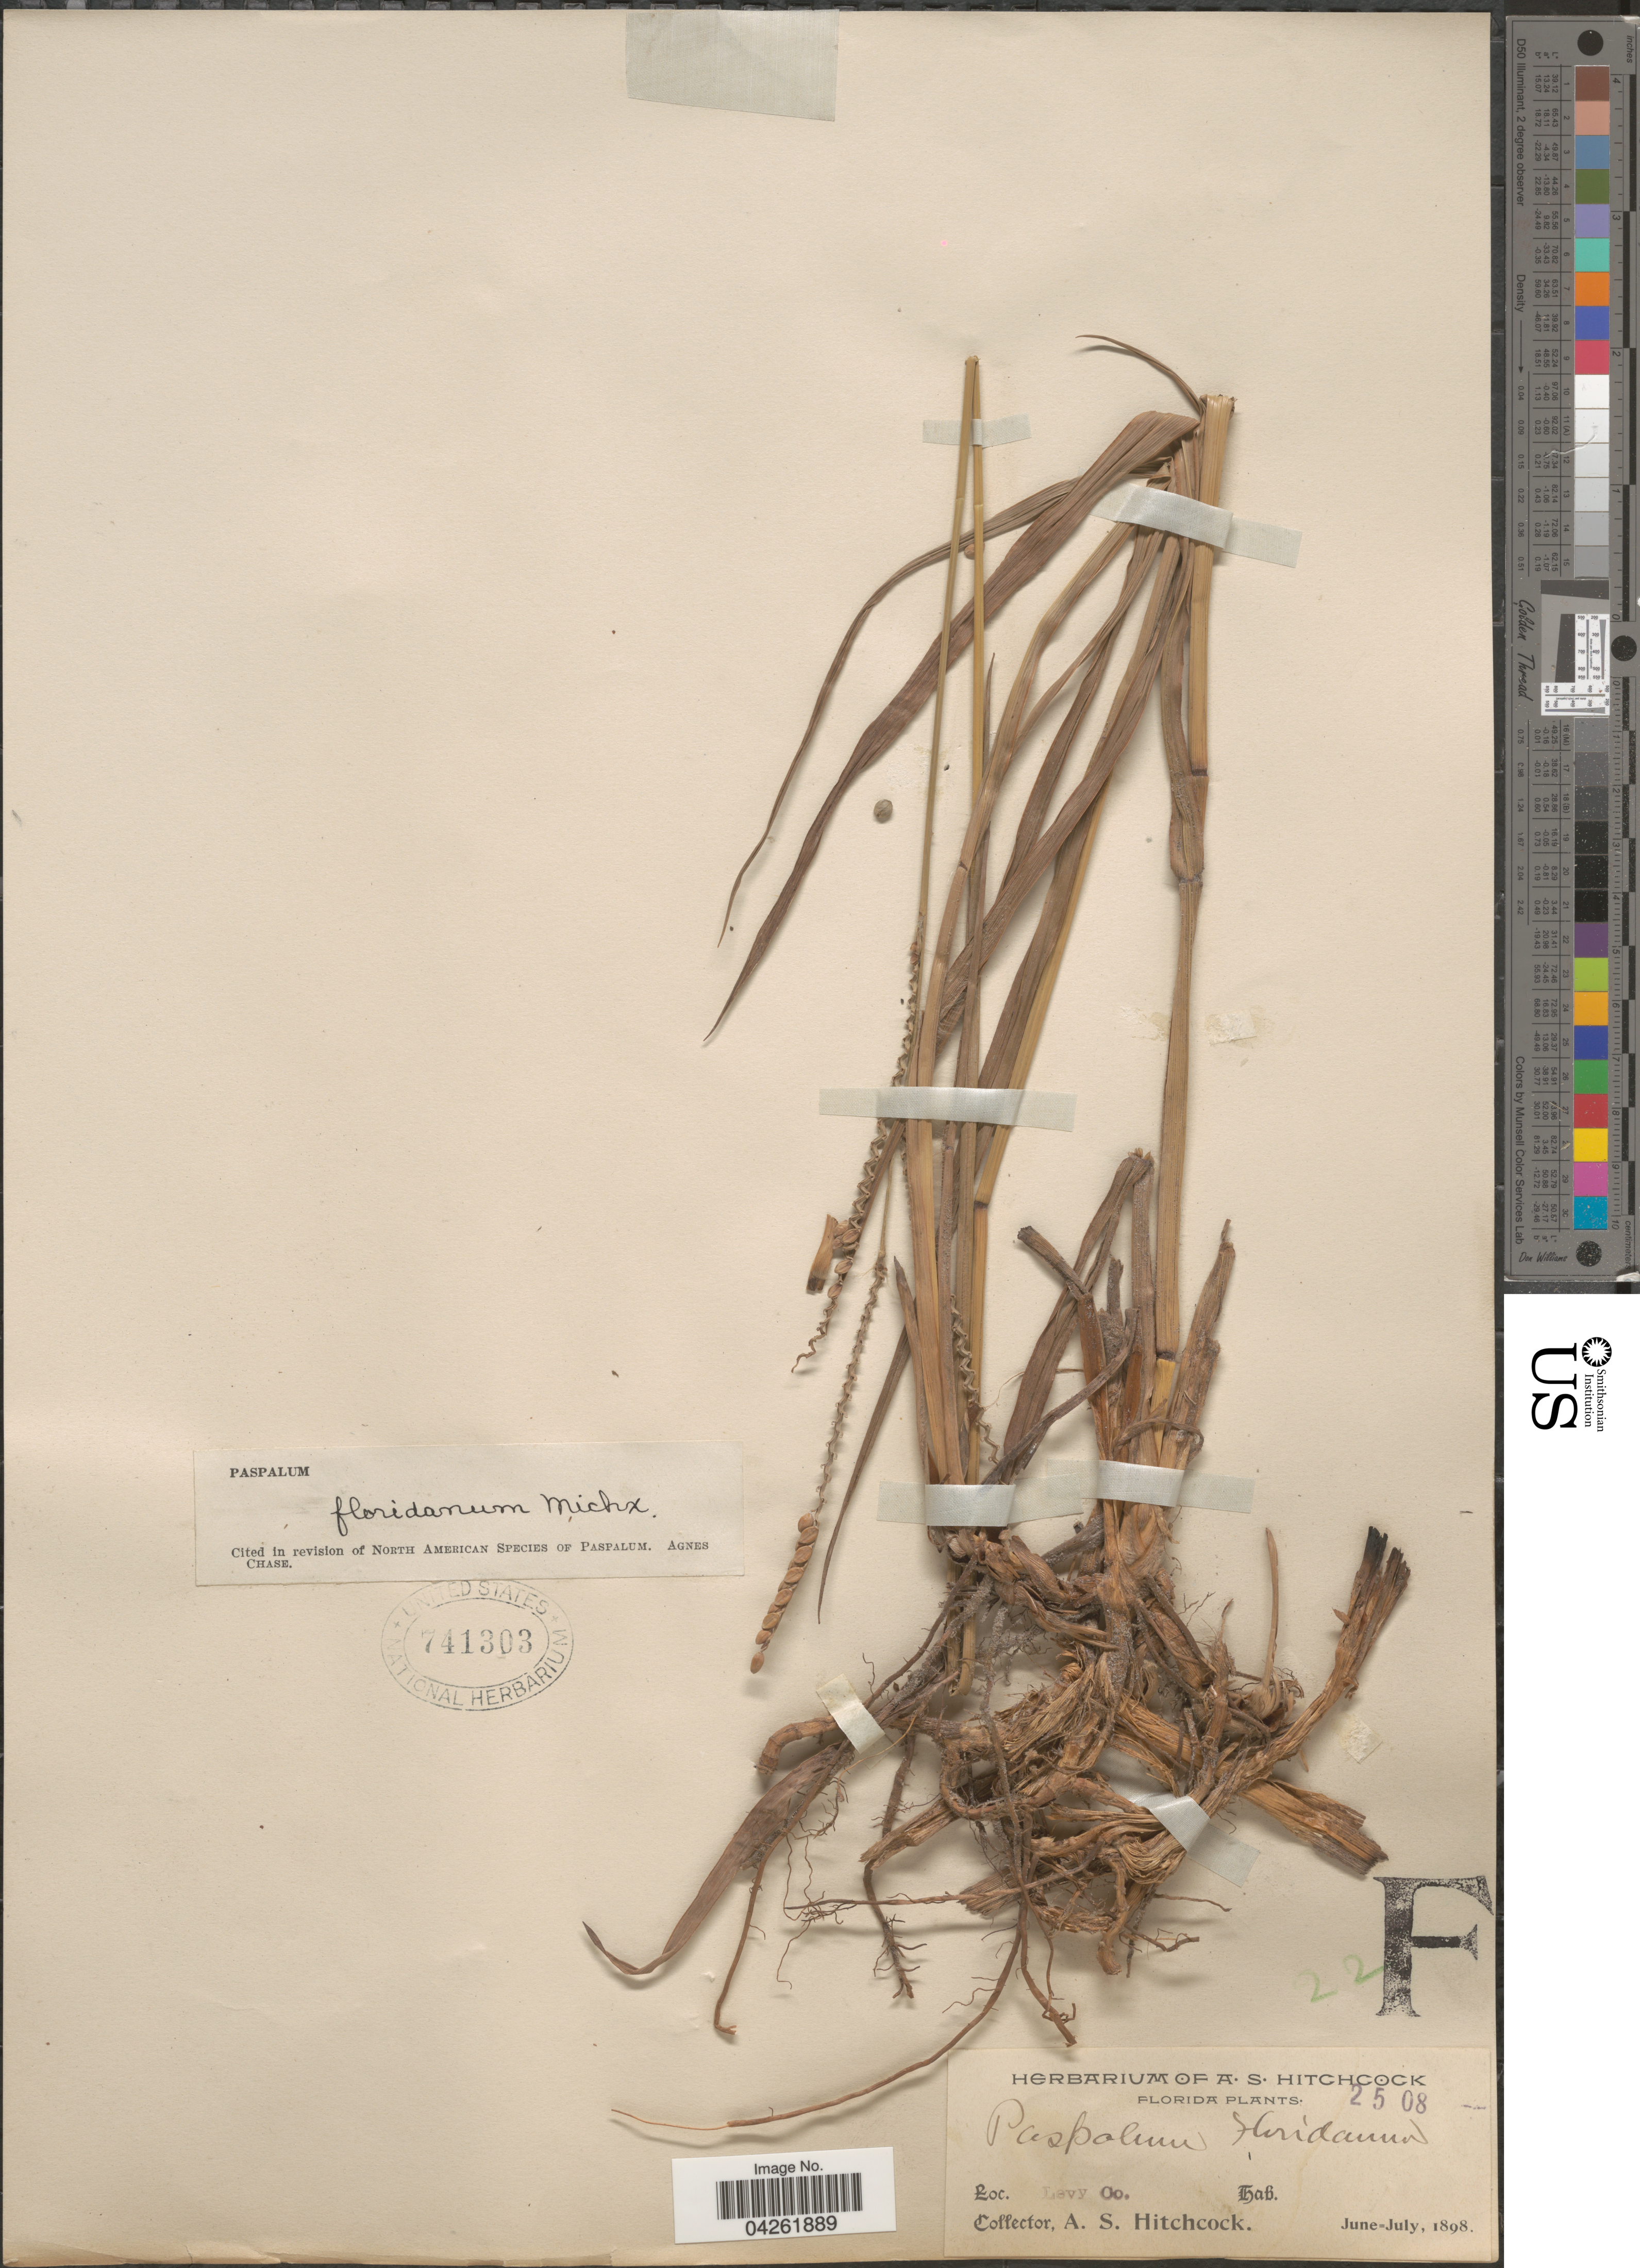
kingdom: Plantae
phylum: Tracheophyta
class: Liliopsida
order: Poales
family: Poaceae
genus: Paspalum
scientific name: Paspalum floridanum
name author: Michx.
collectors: A. S. Hitchcock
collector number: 2508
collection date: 1898-06/1898-07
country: United States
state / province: Florida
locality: Levy Co.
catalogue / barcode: US 741303